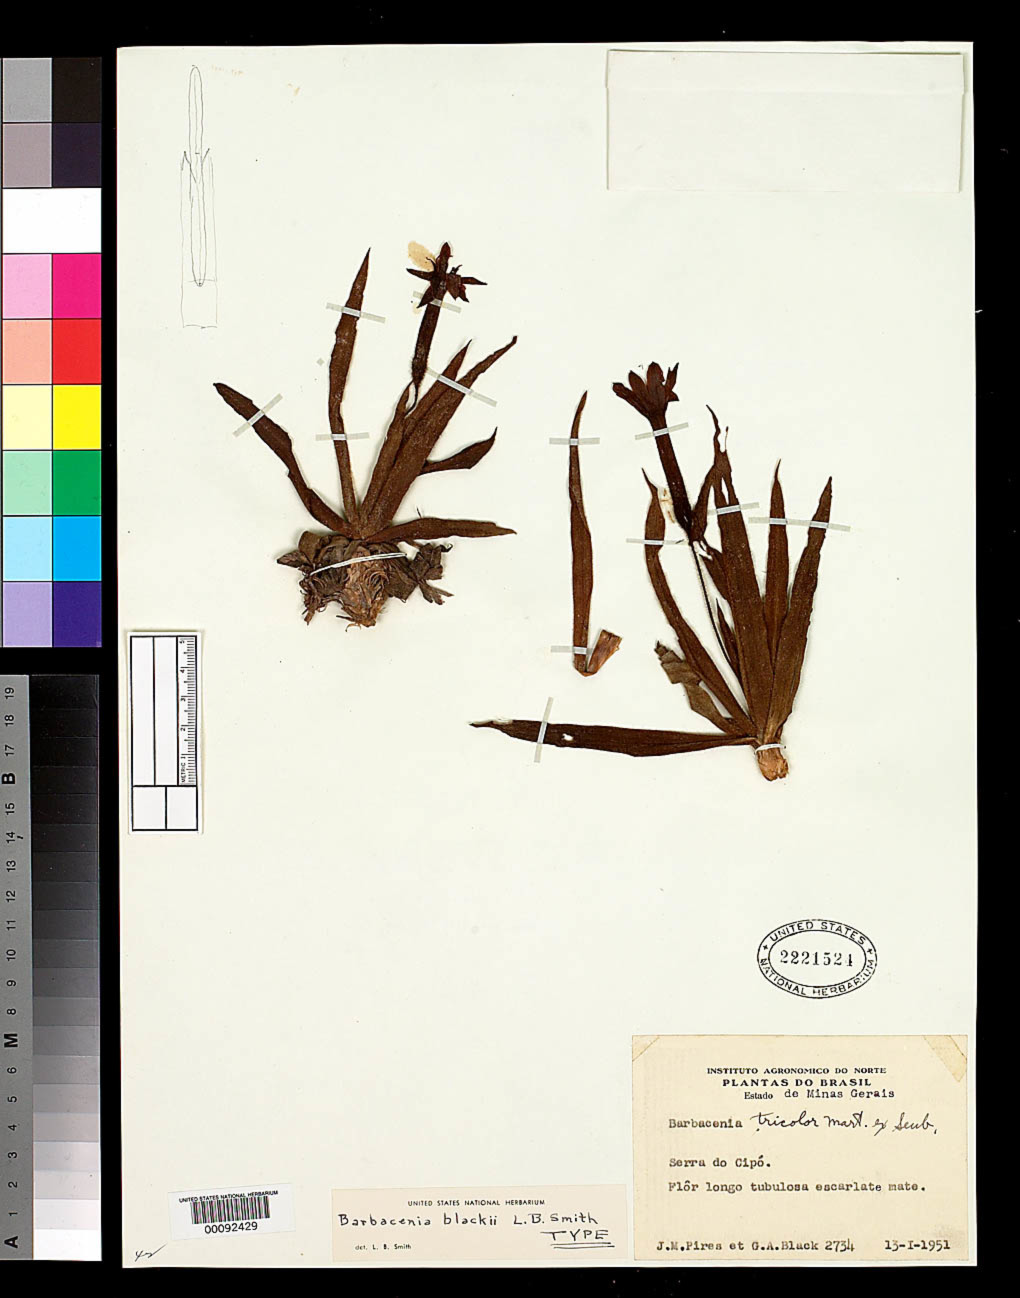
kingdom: Plantae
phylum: Tracheophyta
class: Liliopsida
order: Pandanales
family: Velloziaceae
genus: Barbacenia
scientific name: Barbacenia blackii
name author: L.B. Sm.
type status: Holotype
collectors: J. M. Pires & G. A. Black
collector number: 2734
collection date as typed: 13 Jan 1951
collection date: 1951-01-13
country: Brazil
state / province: Minas Gerais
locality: Serra do Cipo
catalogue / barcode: US 2221524